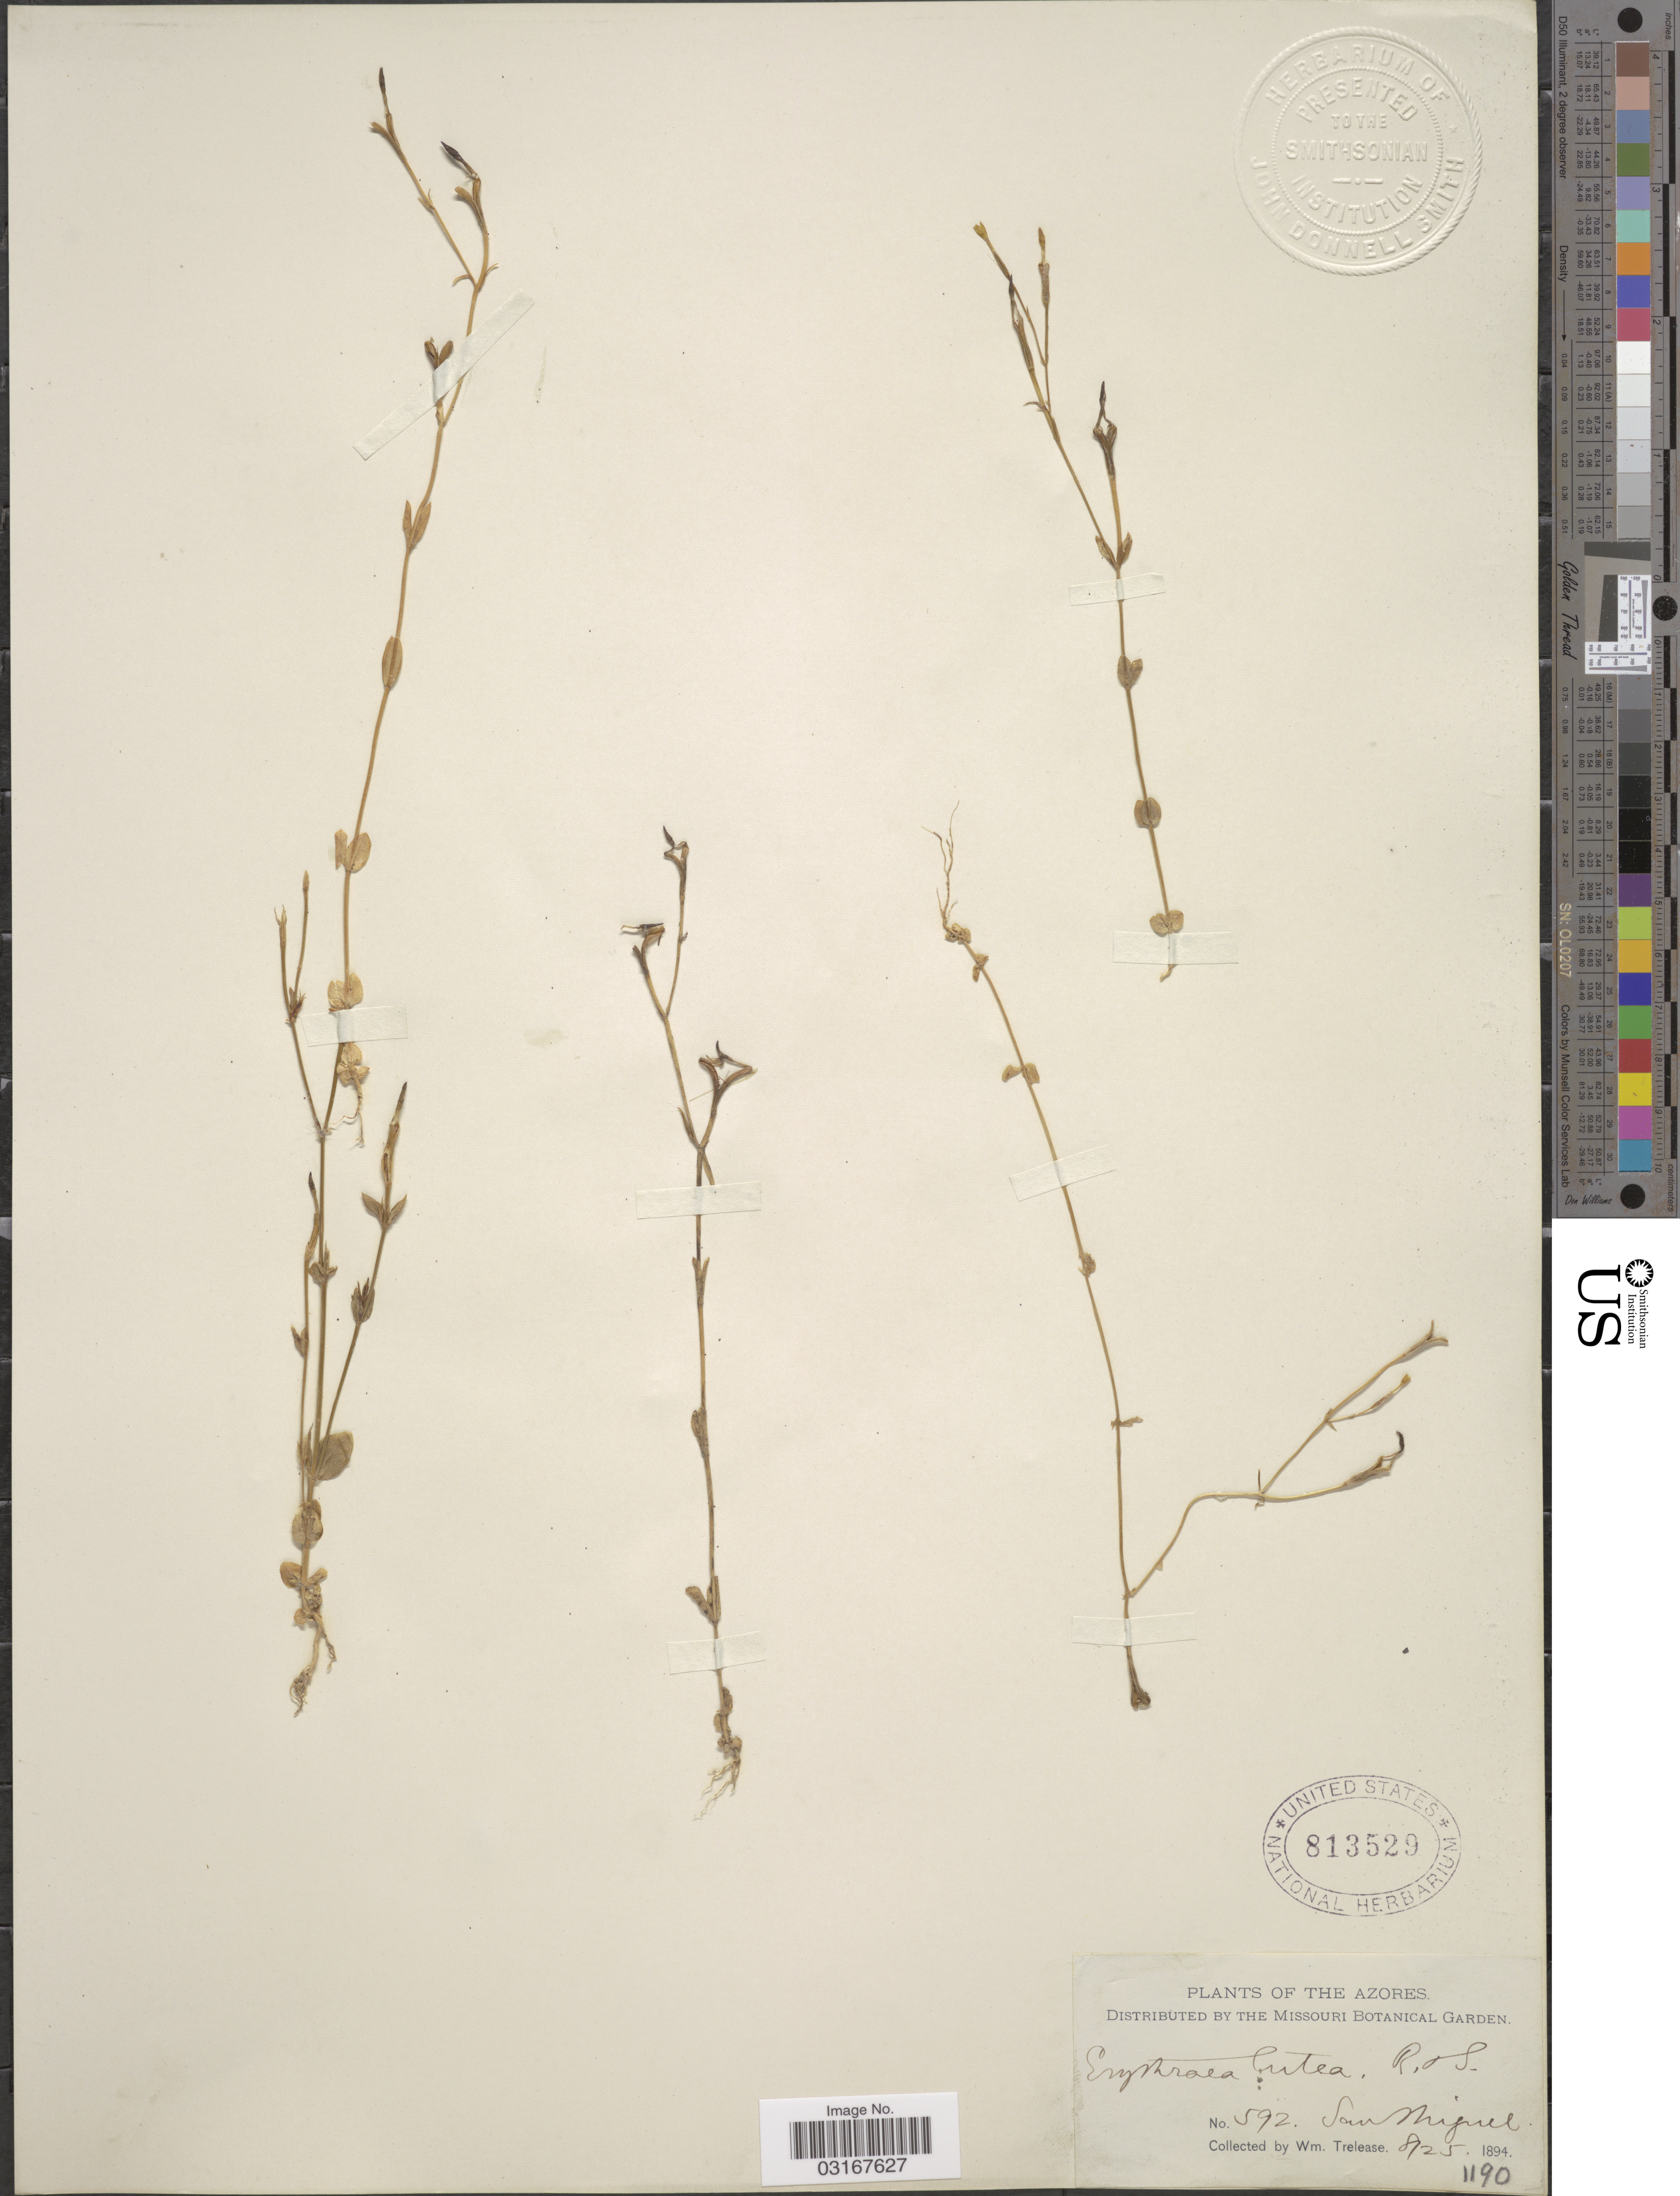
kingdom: Plantae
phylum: Tracheophyta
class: Magnoliopsida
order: Gentianales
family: Gentianaceae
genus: Centaurium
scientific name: Centaurium maritimum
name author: (L.) Fritsch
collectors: W. Trelease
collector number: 592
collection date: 1894-08-25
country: Portugal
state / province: Azores (Aut. Reg.)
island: São Miguel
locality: The Azores. San Miguel.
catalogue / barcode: US 813529